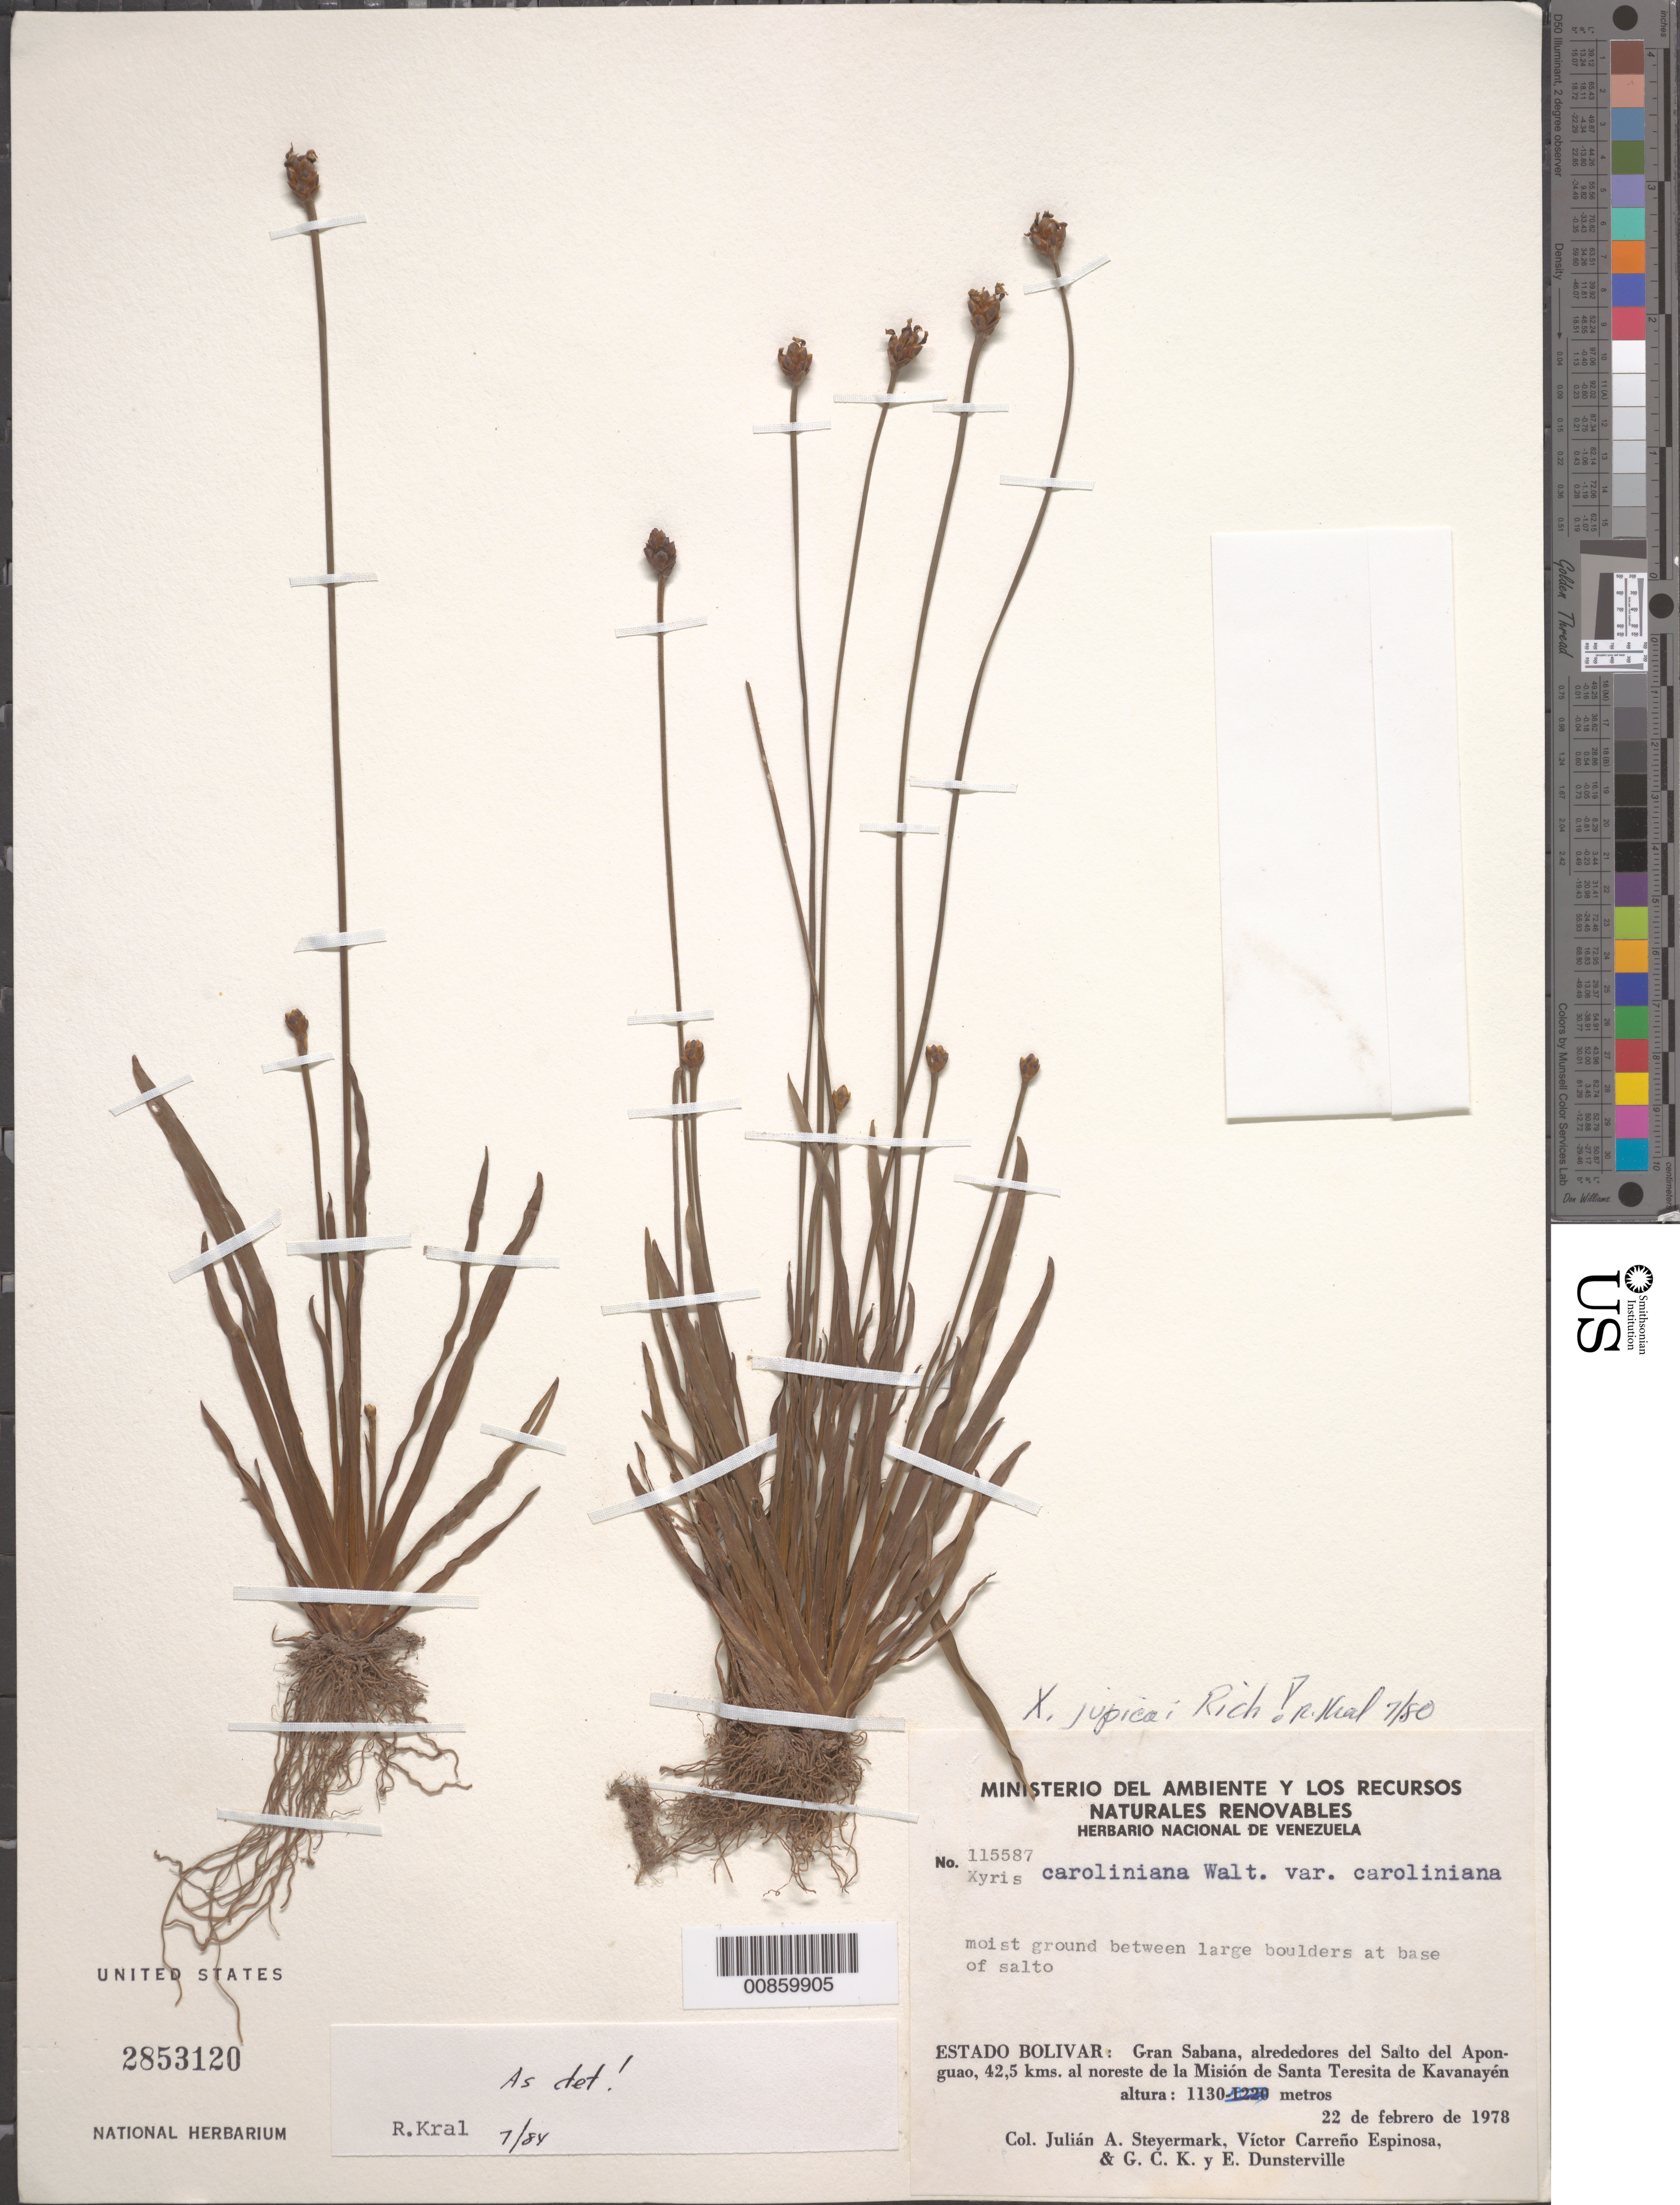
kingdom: Plantae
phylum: Tracheophyta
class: Liliopsida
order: Poales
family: Xyridaceae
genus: Xyris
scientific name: Xyris jupicai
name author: Rich.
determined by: Kral, Robert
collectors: J. Steyermark, V. Carreño E., G. C. K. Dunsterville & E. Dunsterville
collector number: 115587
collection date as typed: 22-Feb-78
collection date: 1978-02-22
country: Venezuela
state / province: Bolívar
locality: Gran Sabana, alrededores del Salto del Aponguao, 42.5 kms NE Misíon de Santa Teresita de Kavanayén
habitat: Moist ground between large boulders at base of salto.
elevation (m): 1130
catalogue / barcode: US 2853120